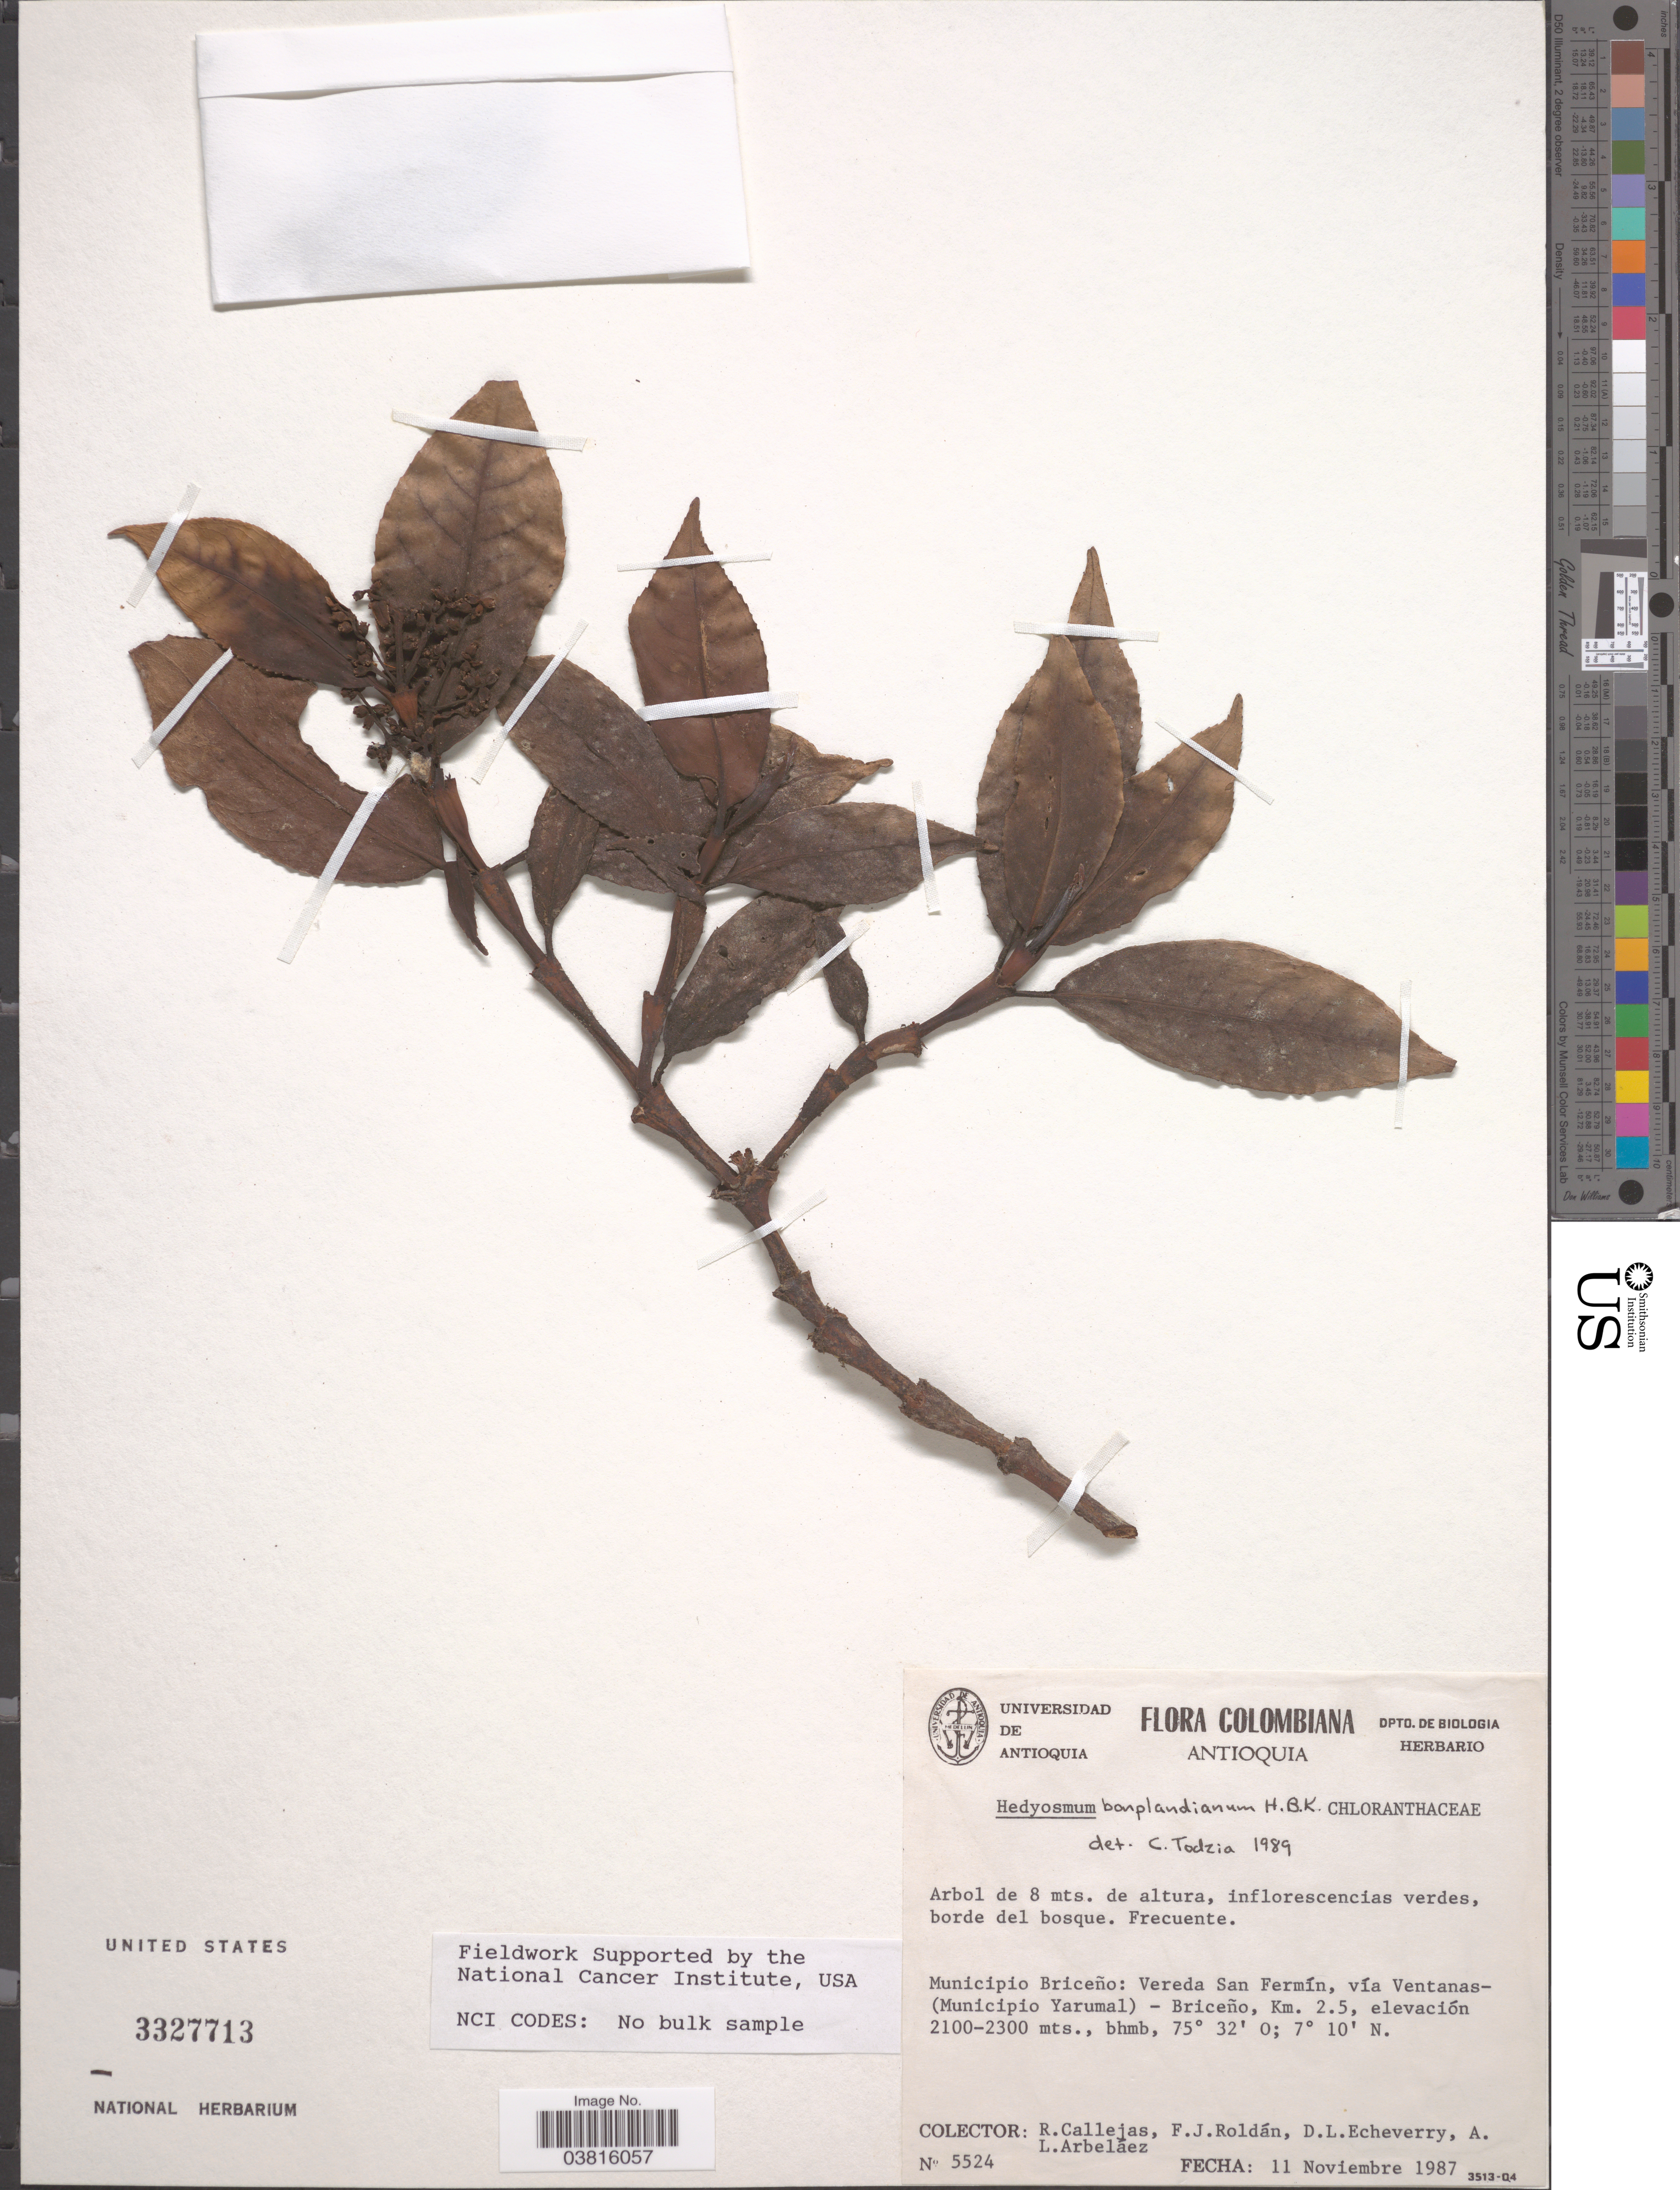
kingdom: Plantae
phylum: Tracheophyta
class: Magnoliopsida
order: Chloranthales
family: Chloranthaceae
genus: Hedyosmum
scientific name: Hedyosmum bonplandianum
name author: Kunth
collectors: R. Callejas, F. J. Roldán, D. Echeverry & A. Arbeláez Alvarez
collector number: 5524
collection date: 1987-11-11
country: Colombia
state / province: Antioquia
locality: Municipio Briceño: Vereda San Fermín, vía Ventanas-(Municipio Yarumal) - Briceño, Km. 2.5.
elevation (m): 2100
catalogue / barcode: US 3327713